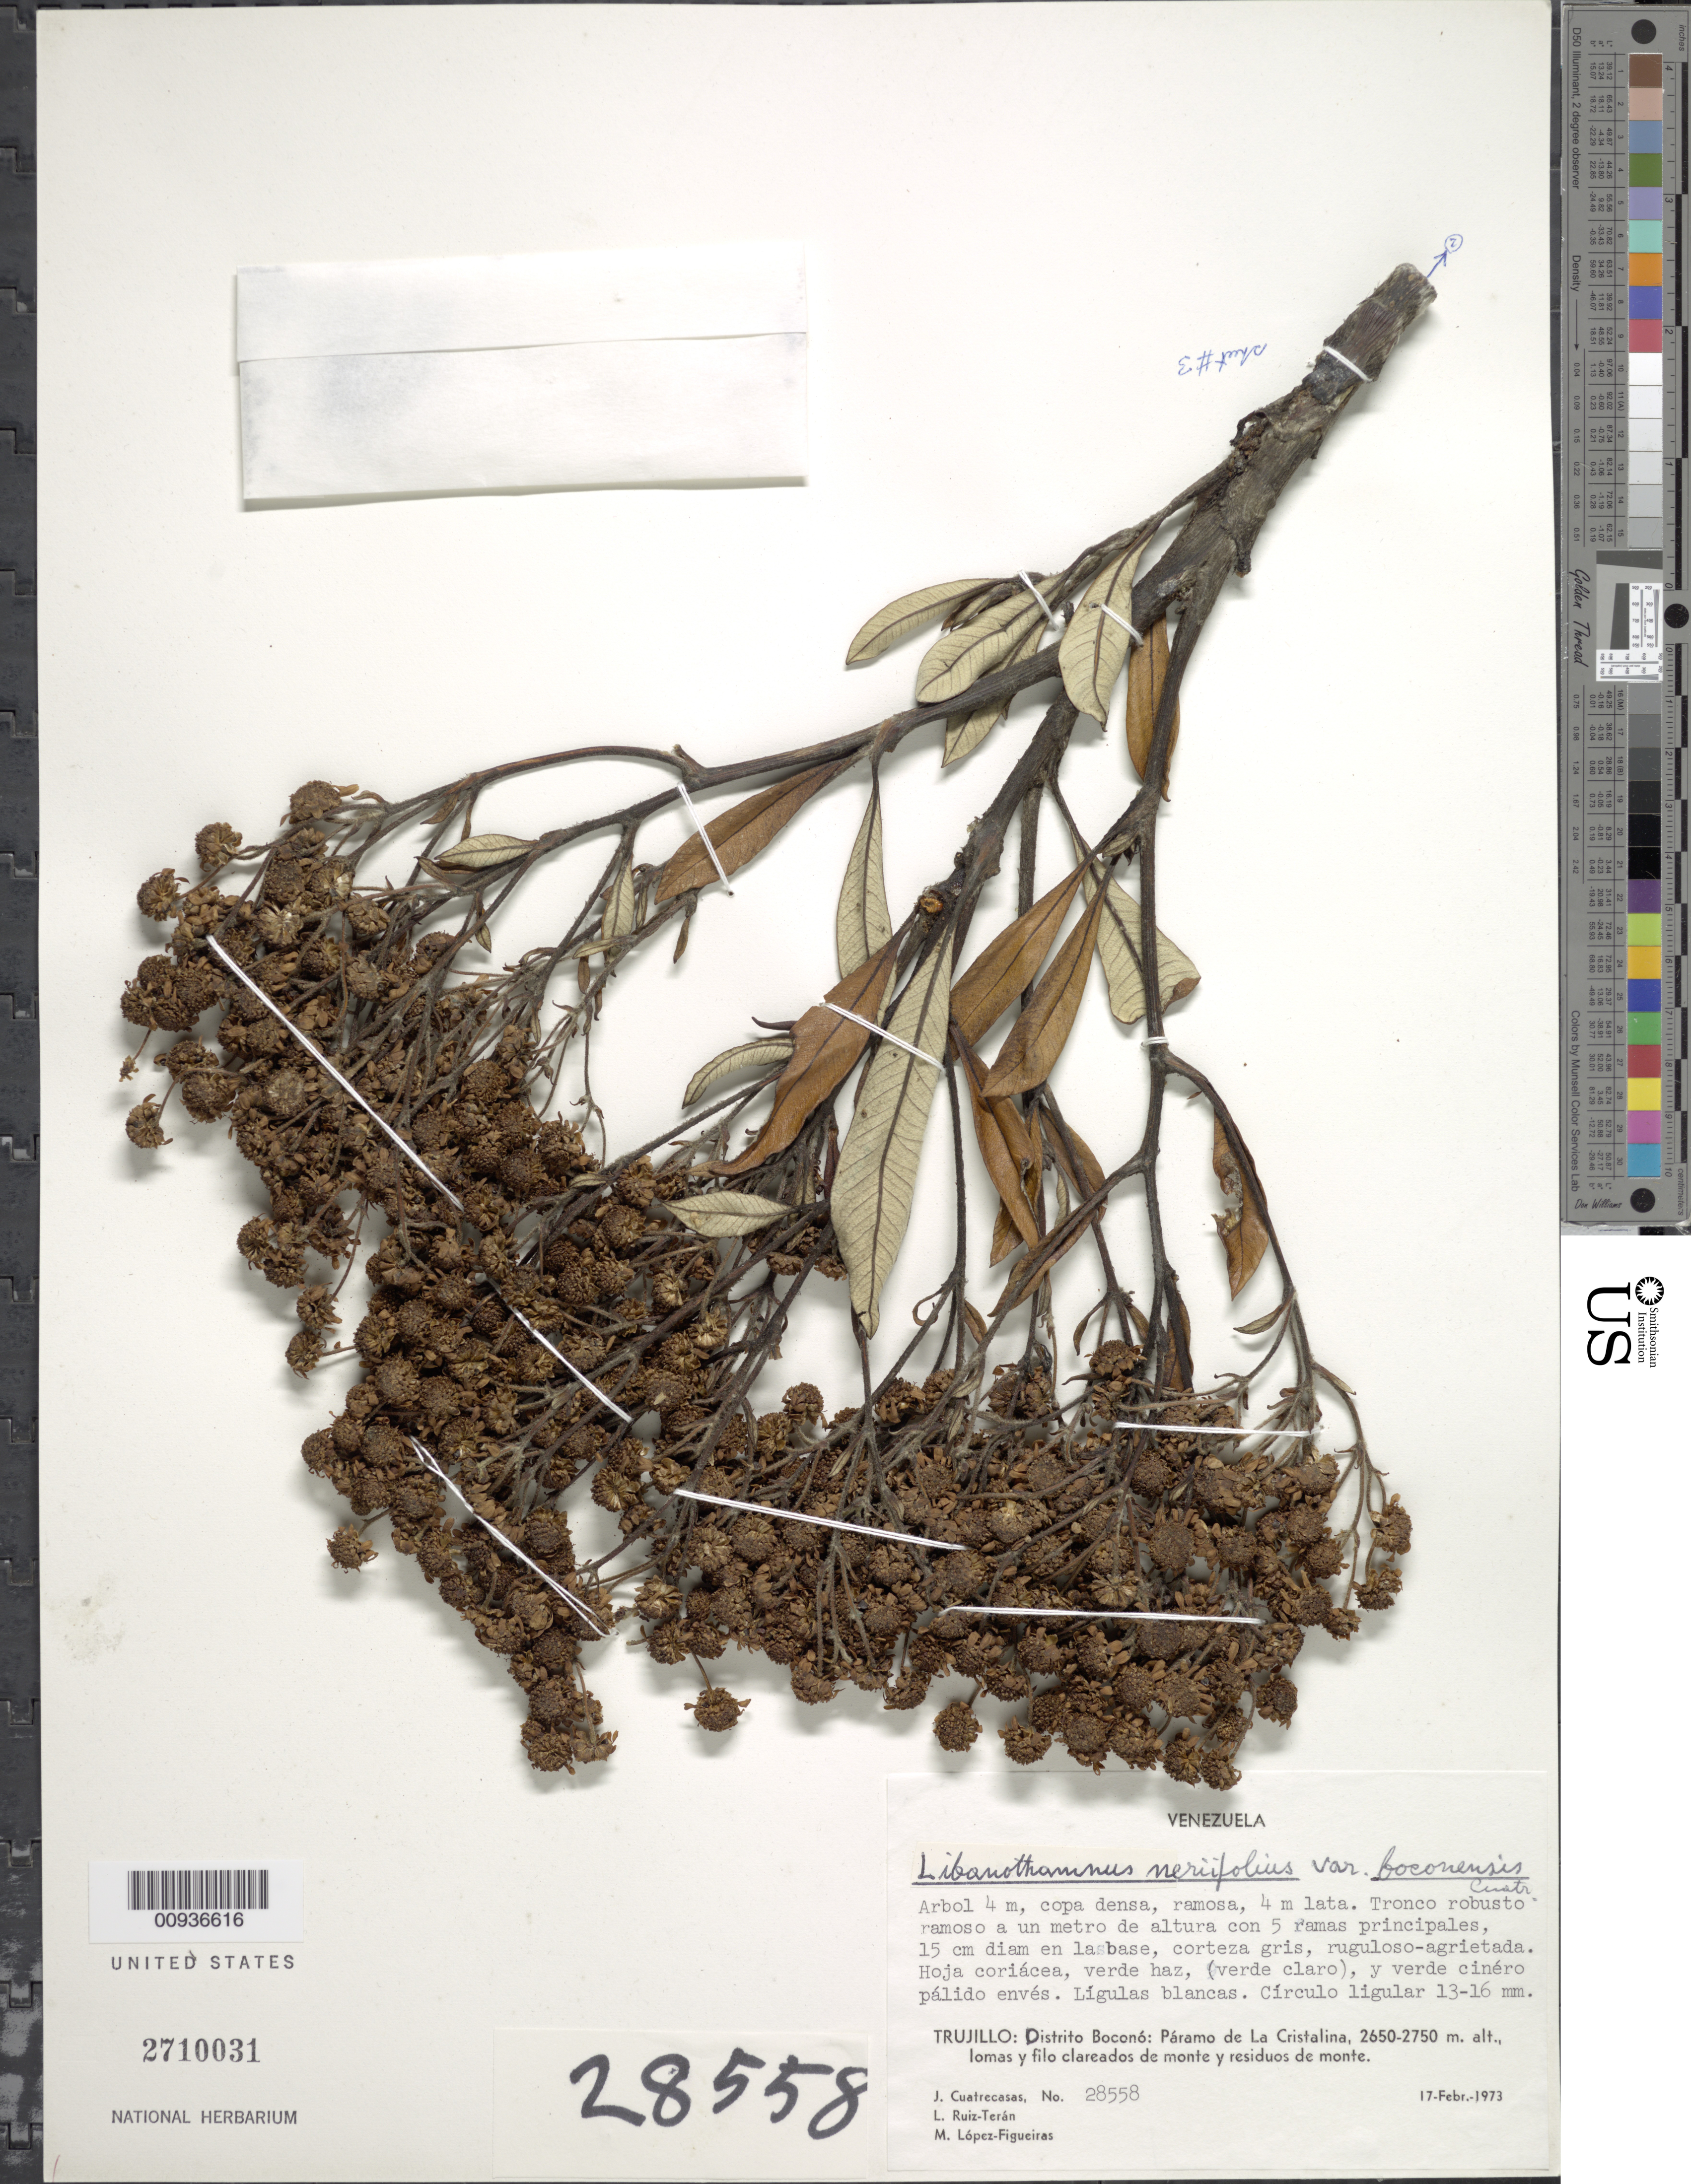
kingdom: Plantae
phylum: Tracheophyta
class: Magnoliopsida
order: Asterales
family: Asteraceae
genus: Libanothamnus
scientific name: Libanothamnus neriifolius var. boconensis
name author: Cuatrec.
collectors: J. Cuatrecasas, L. E. Ruíz-Terán & M. López Figueiras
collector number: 28558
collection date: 1973-02-17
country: Venezuela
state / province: Trujillo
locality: Distrito Bocono, Paramo de La Cristalina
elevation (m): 2650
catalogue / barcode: US 2710031